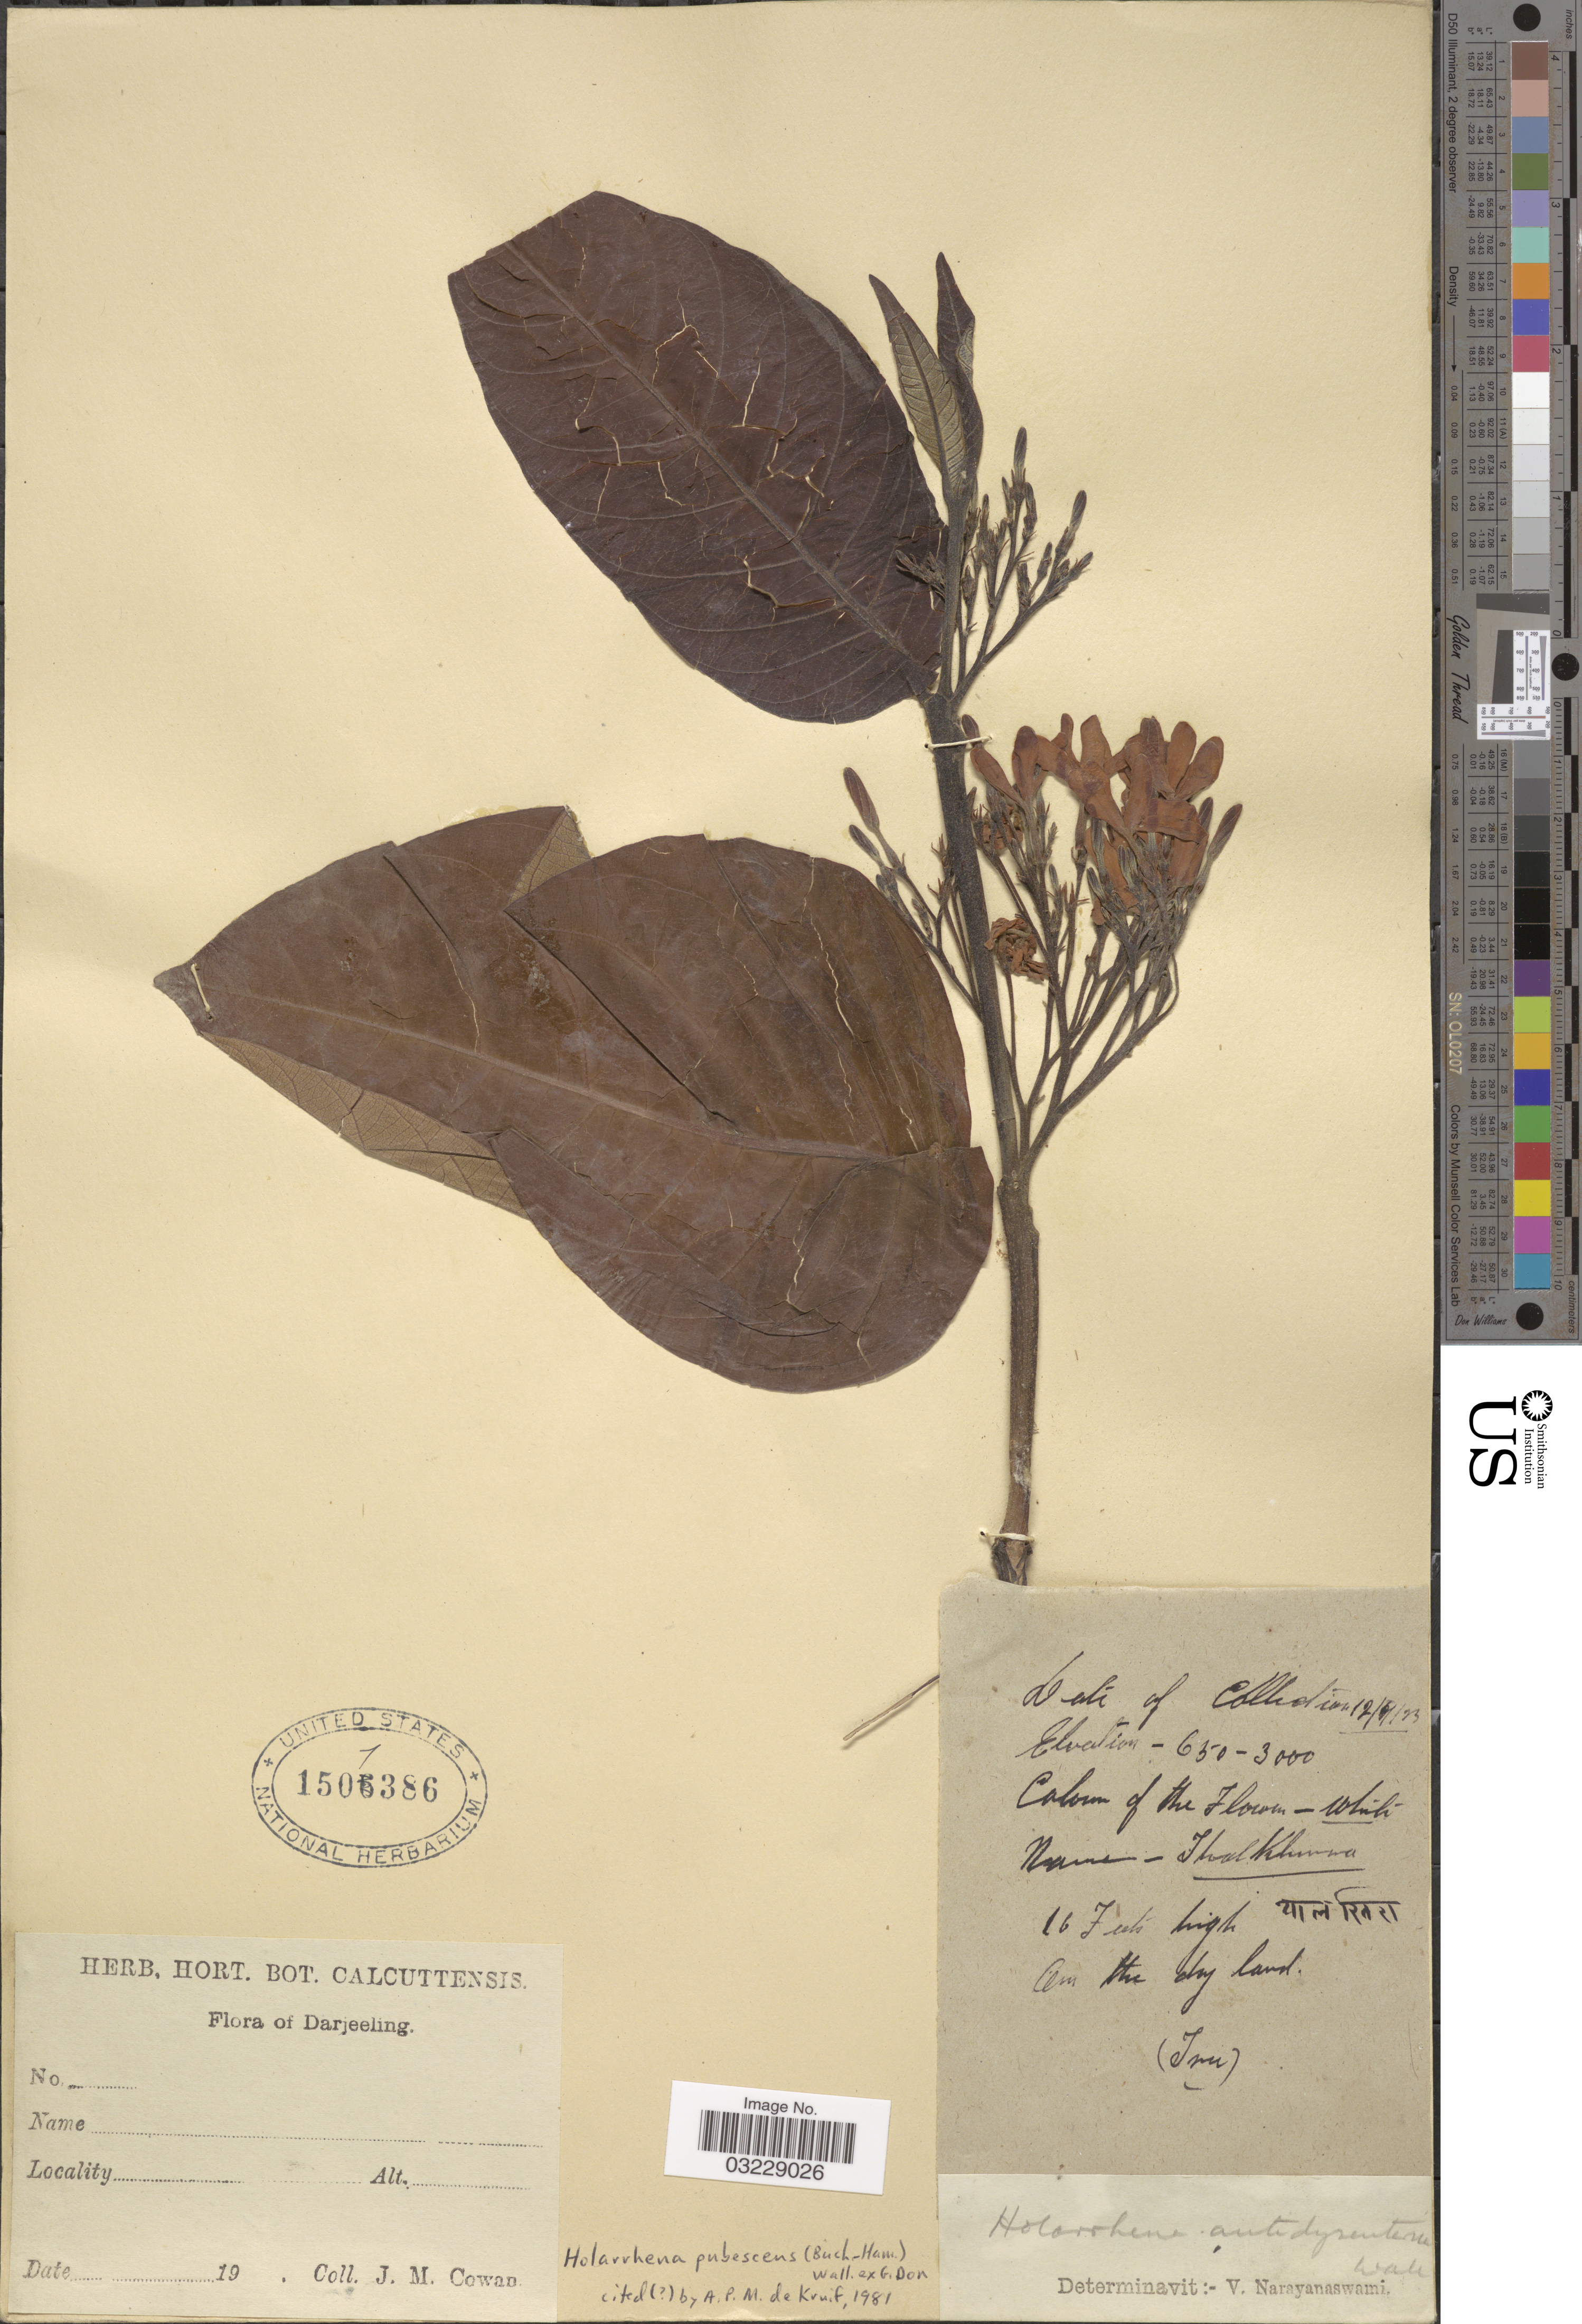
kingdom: Plantae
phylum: Tracheophyta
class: Magnoliopsida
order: Gentianales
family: Apocynaceae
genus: Holarrhena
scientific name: Holarrhena pubescens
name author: (Buch.-Ham.) Wall. ex G. Don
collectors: J. M. Cowan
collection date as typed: Transcribed d/m/y: 12/8/23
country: India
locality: Darjeeling. [illegible text] - Thal Khuwa.[interpreted]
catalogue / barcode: US 1507386